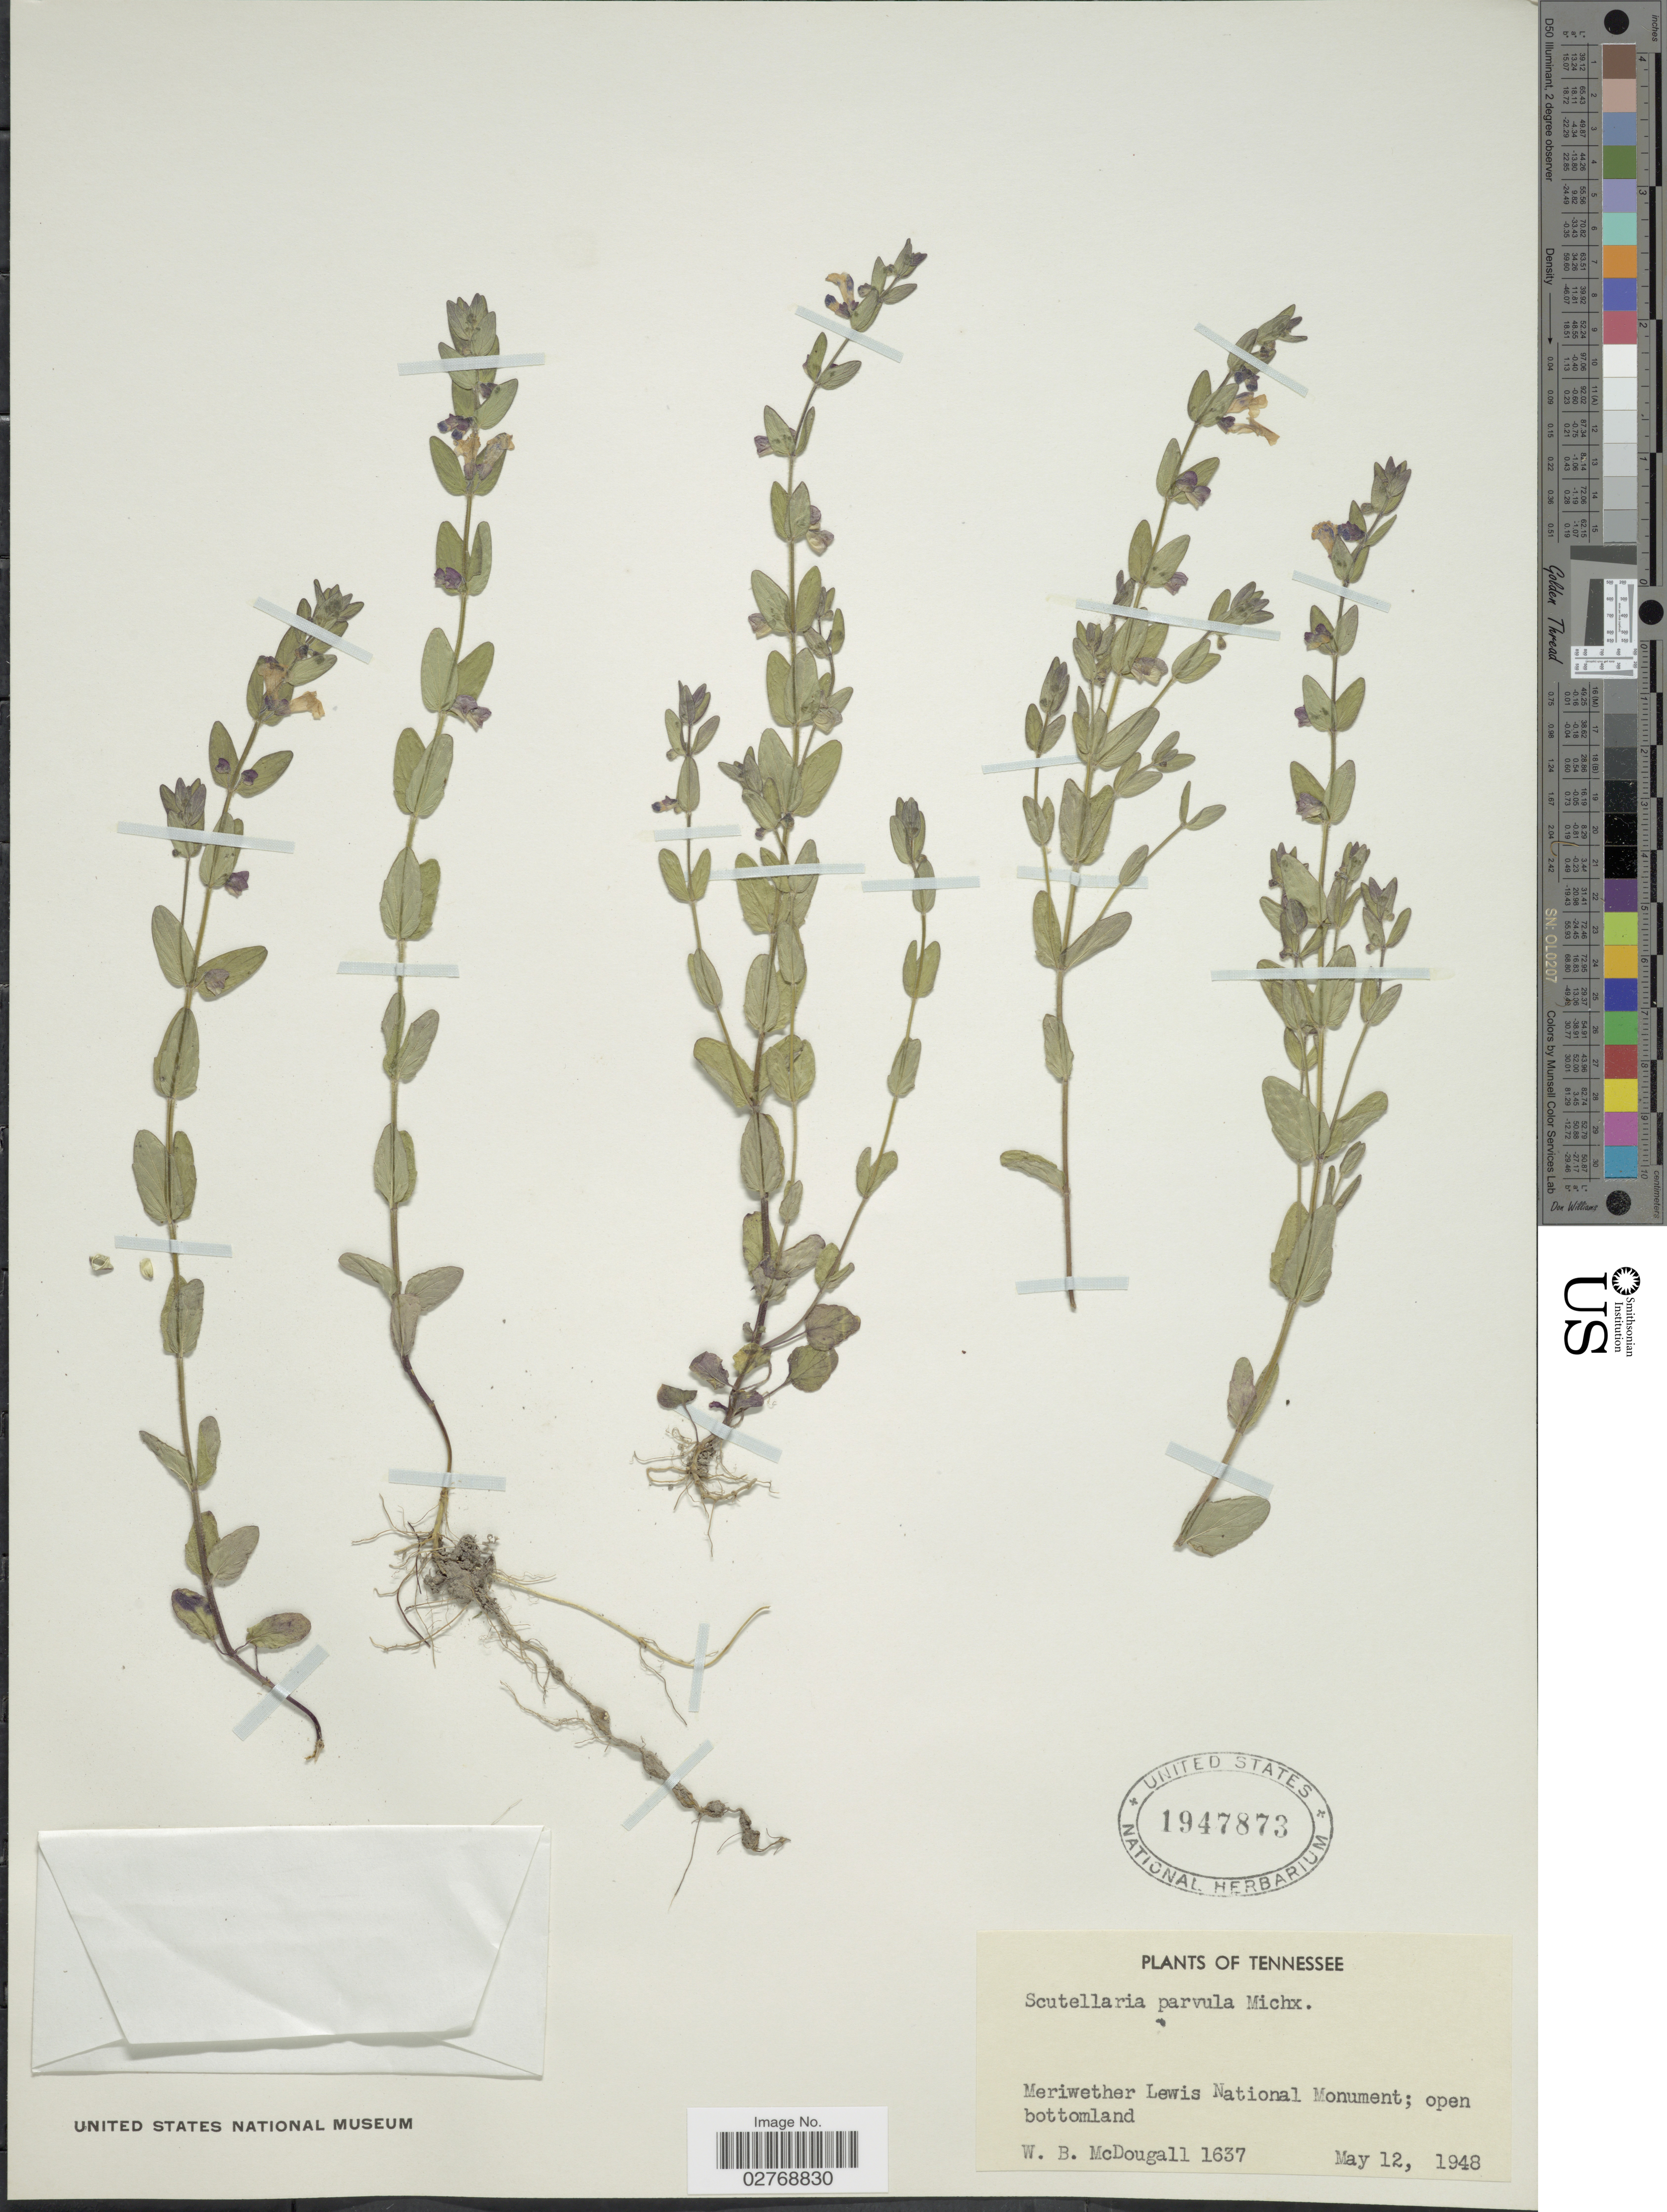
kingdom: Plantae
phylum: Tracheophyta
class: Magnoliopsida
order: Lamiales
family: Lamiaceae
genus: Scutellaria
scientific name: Scutellaria parvula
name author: Michx.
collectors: W. B. McDougall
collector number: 1637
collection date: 1948-05-12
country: United States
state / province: Tennessee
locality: Meriwether Lewis National Monument; open bottomland.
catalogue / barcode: US 1947873